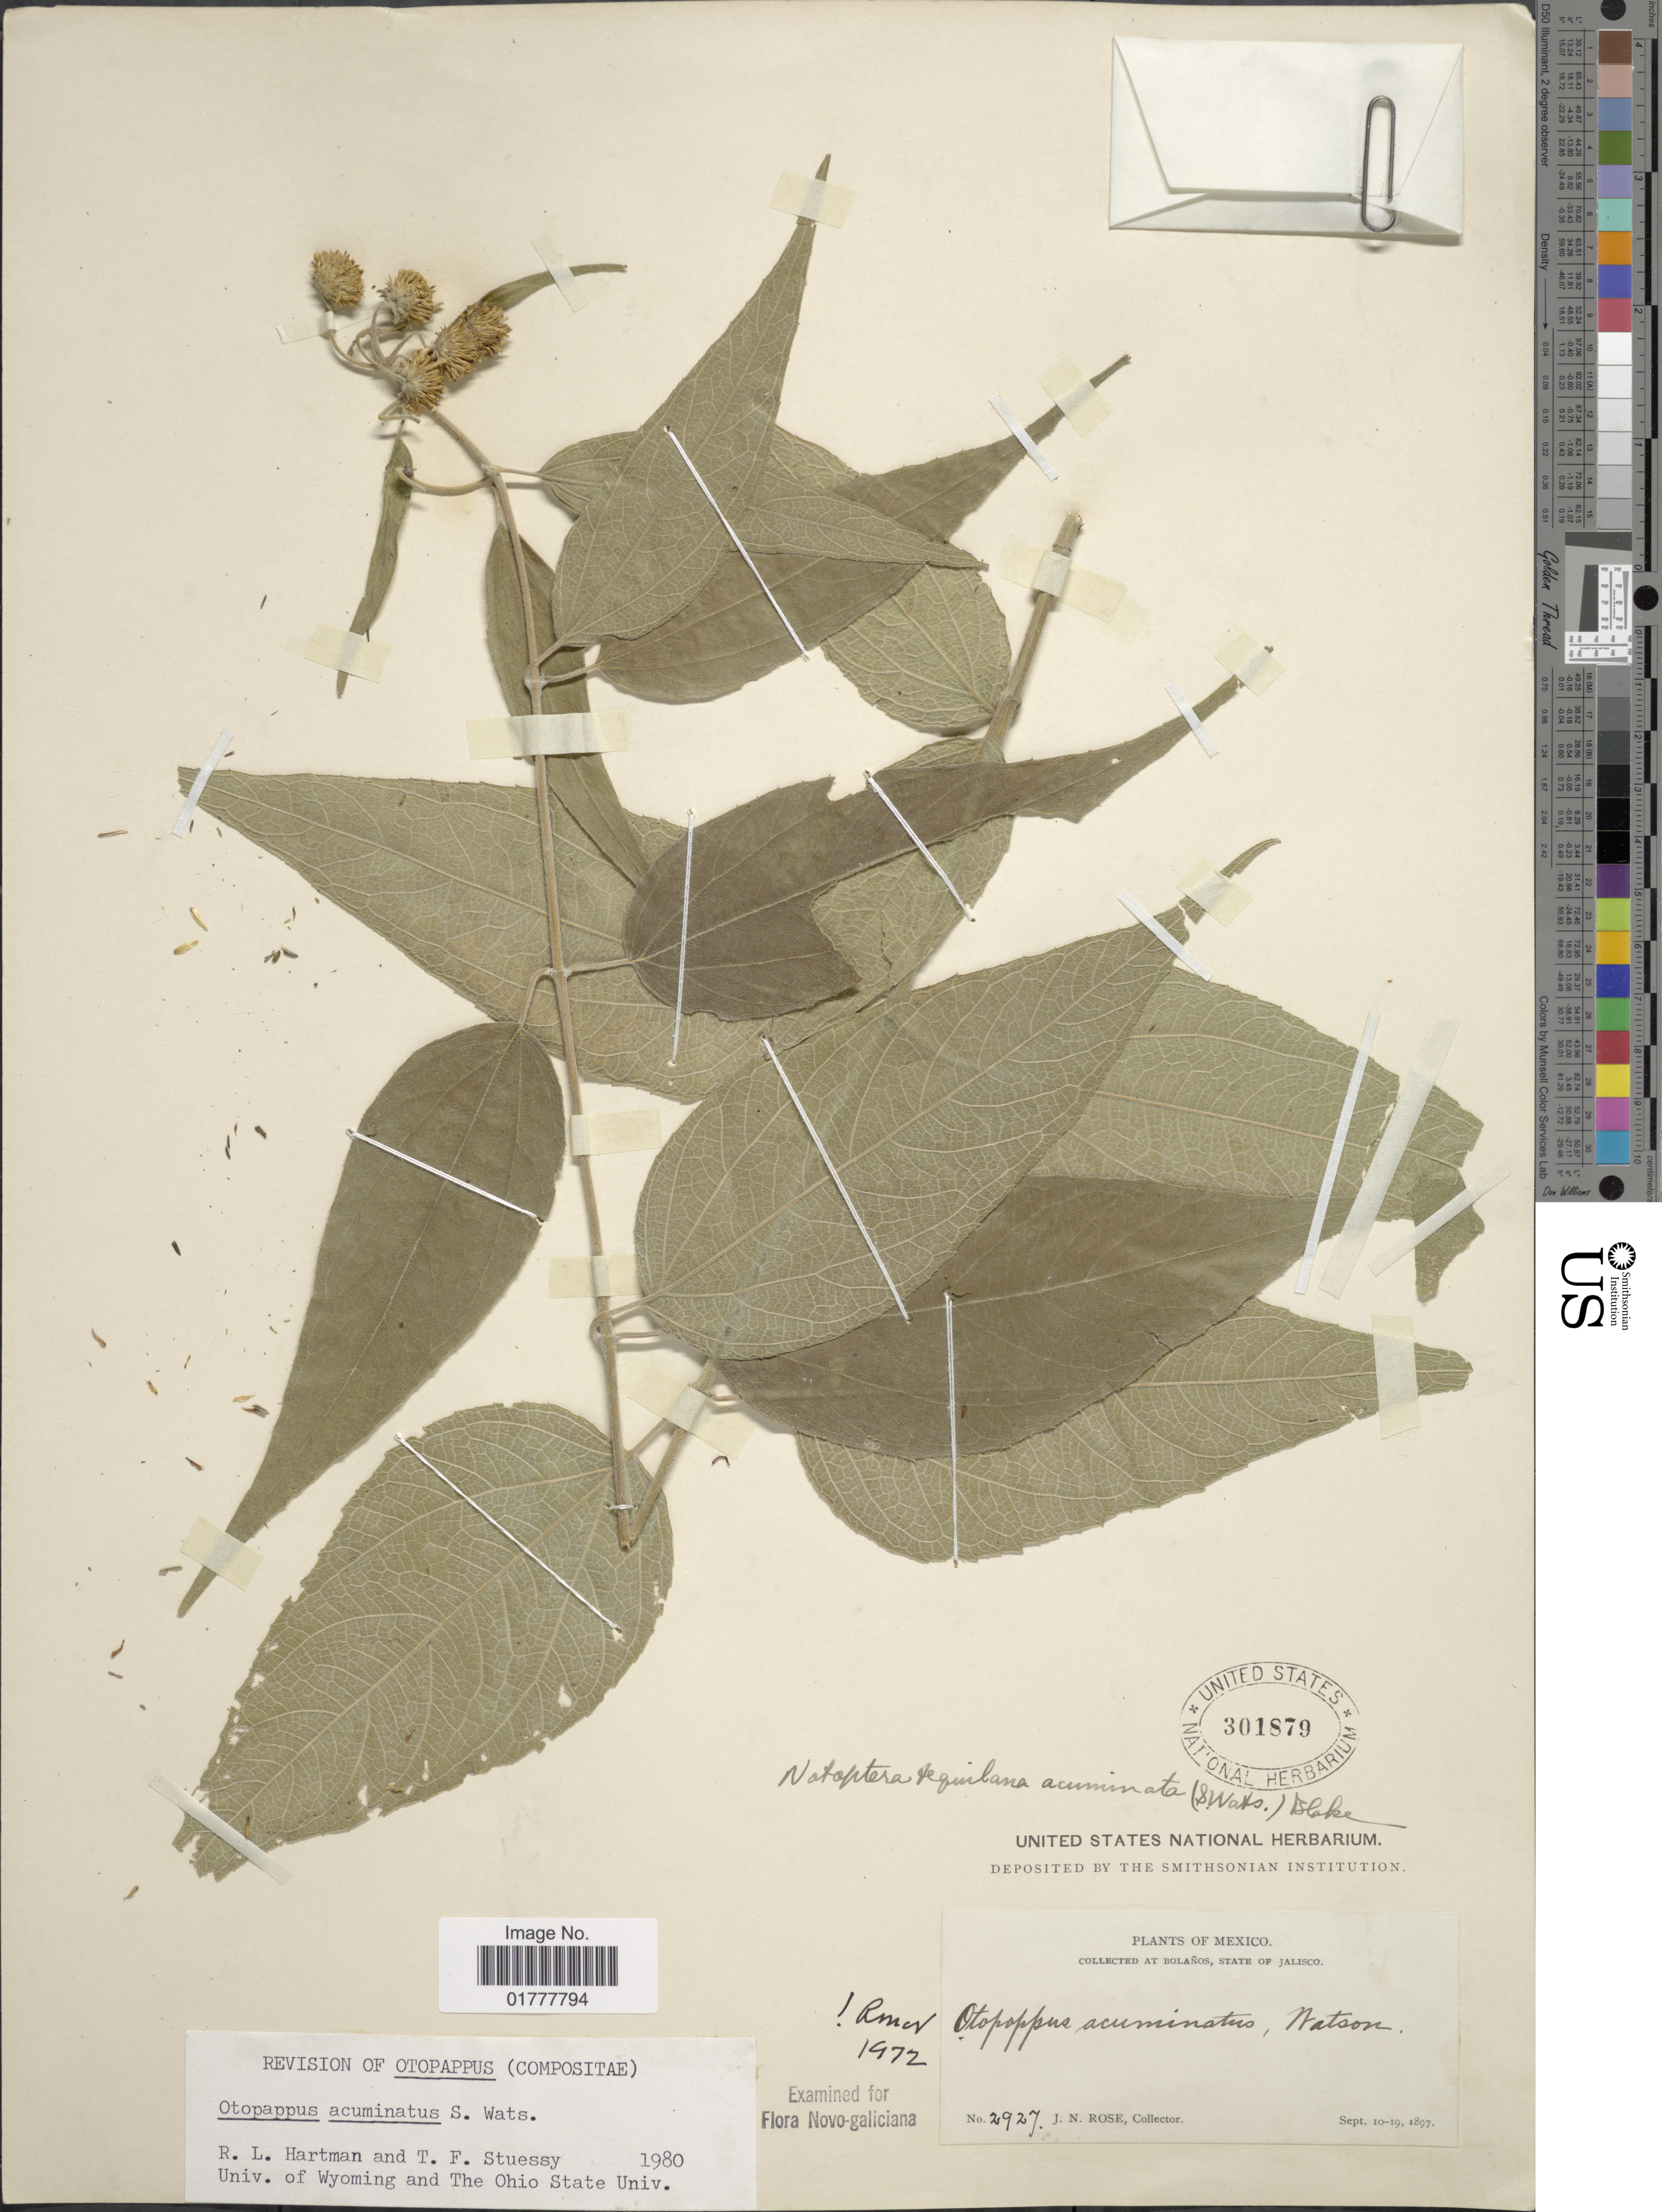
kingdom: Plantae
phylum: Tracheophyta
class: Magnoliopsida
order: Asterales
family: Asteraceae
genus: Otopappus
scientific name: Otopappus acuminatus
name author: S. Watson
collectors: J. N. Rose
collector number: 2927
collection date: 1897-09-10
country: Mexico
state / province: Jalisco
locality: Bolanos, State of Jalisco.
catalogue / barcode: US 301879